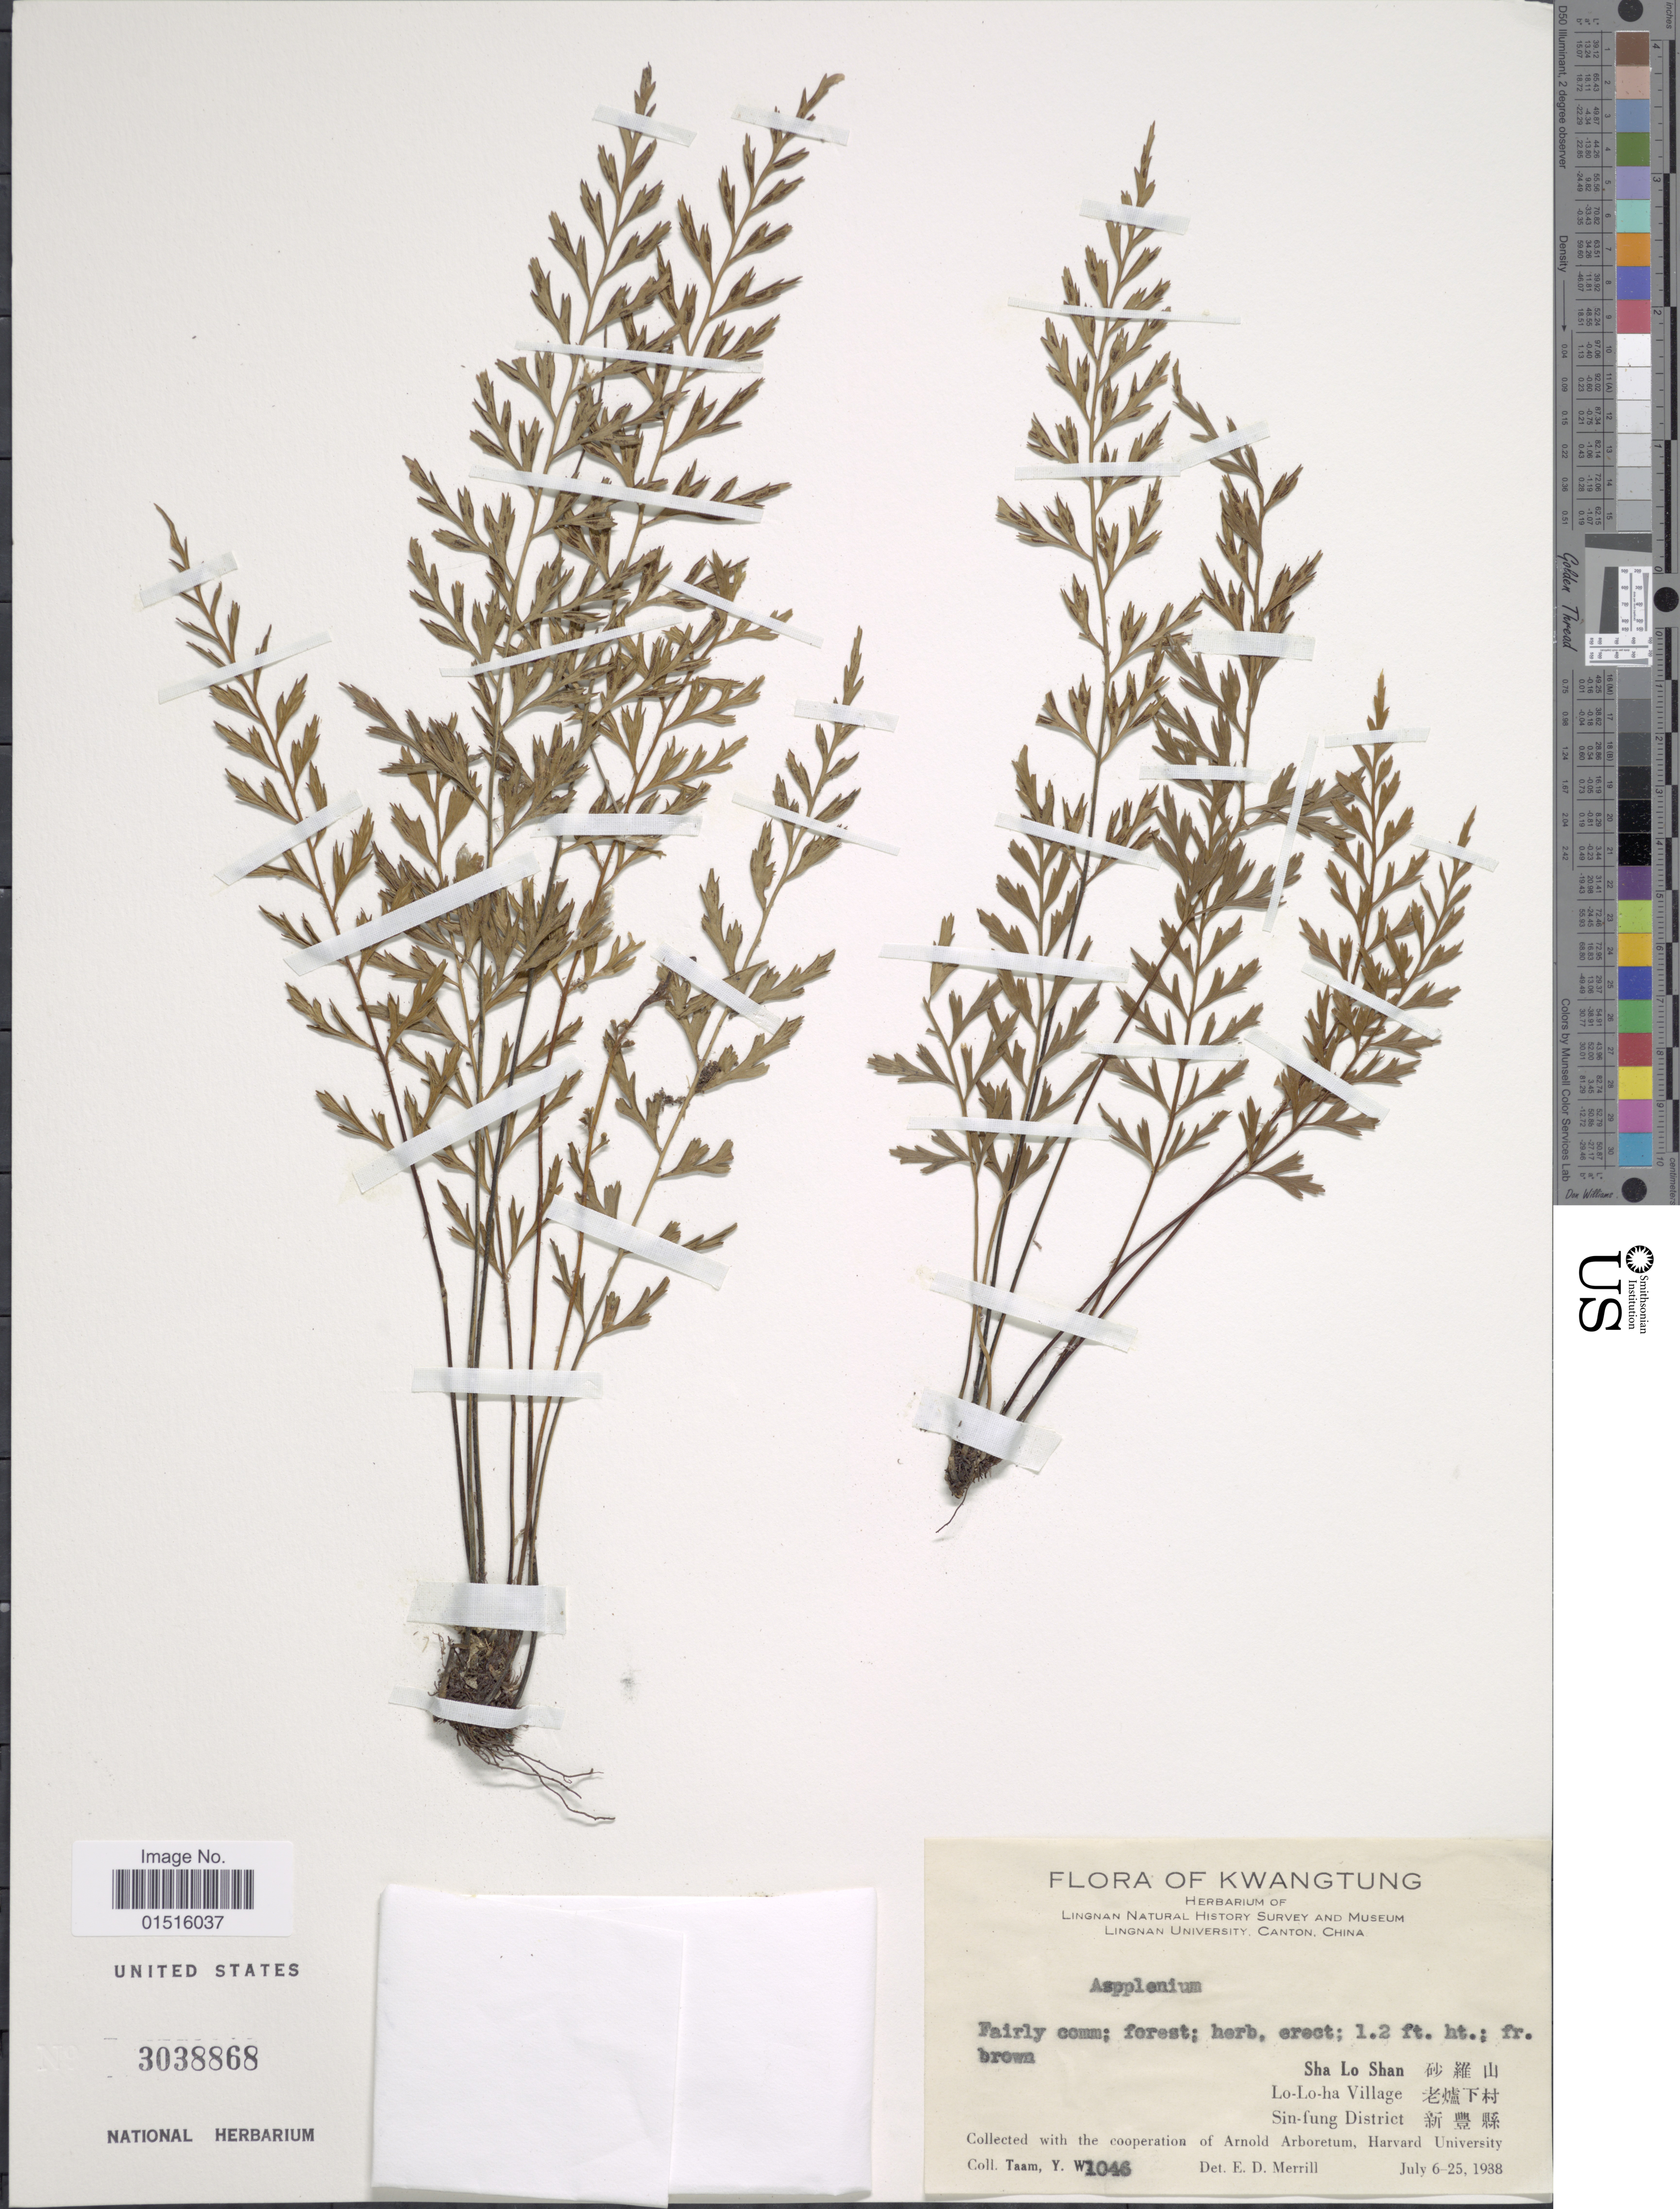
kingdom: Plantae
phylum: Tracheophyta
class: Polypodiopsida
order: Polypodiales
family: Aspleniaceae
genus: Asplenium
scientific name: Asplenium sp.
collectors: Y. W. Taam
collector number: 1046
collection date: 1938-07-06/1938-07-25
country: China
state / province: Guangdong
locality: Sha Lo Shan, Lo-Lo-ha Village, Sin- fung district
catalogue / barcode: US 3038868